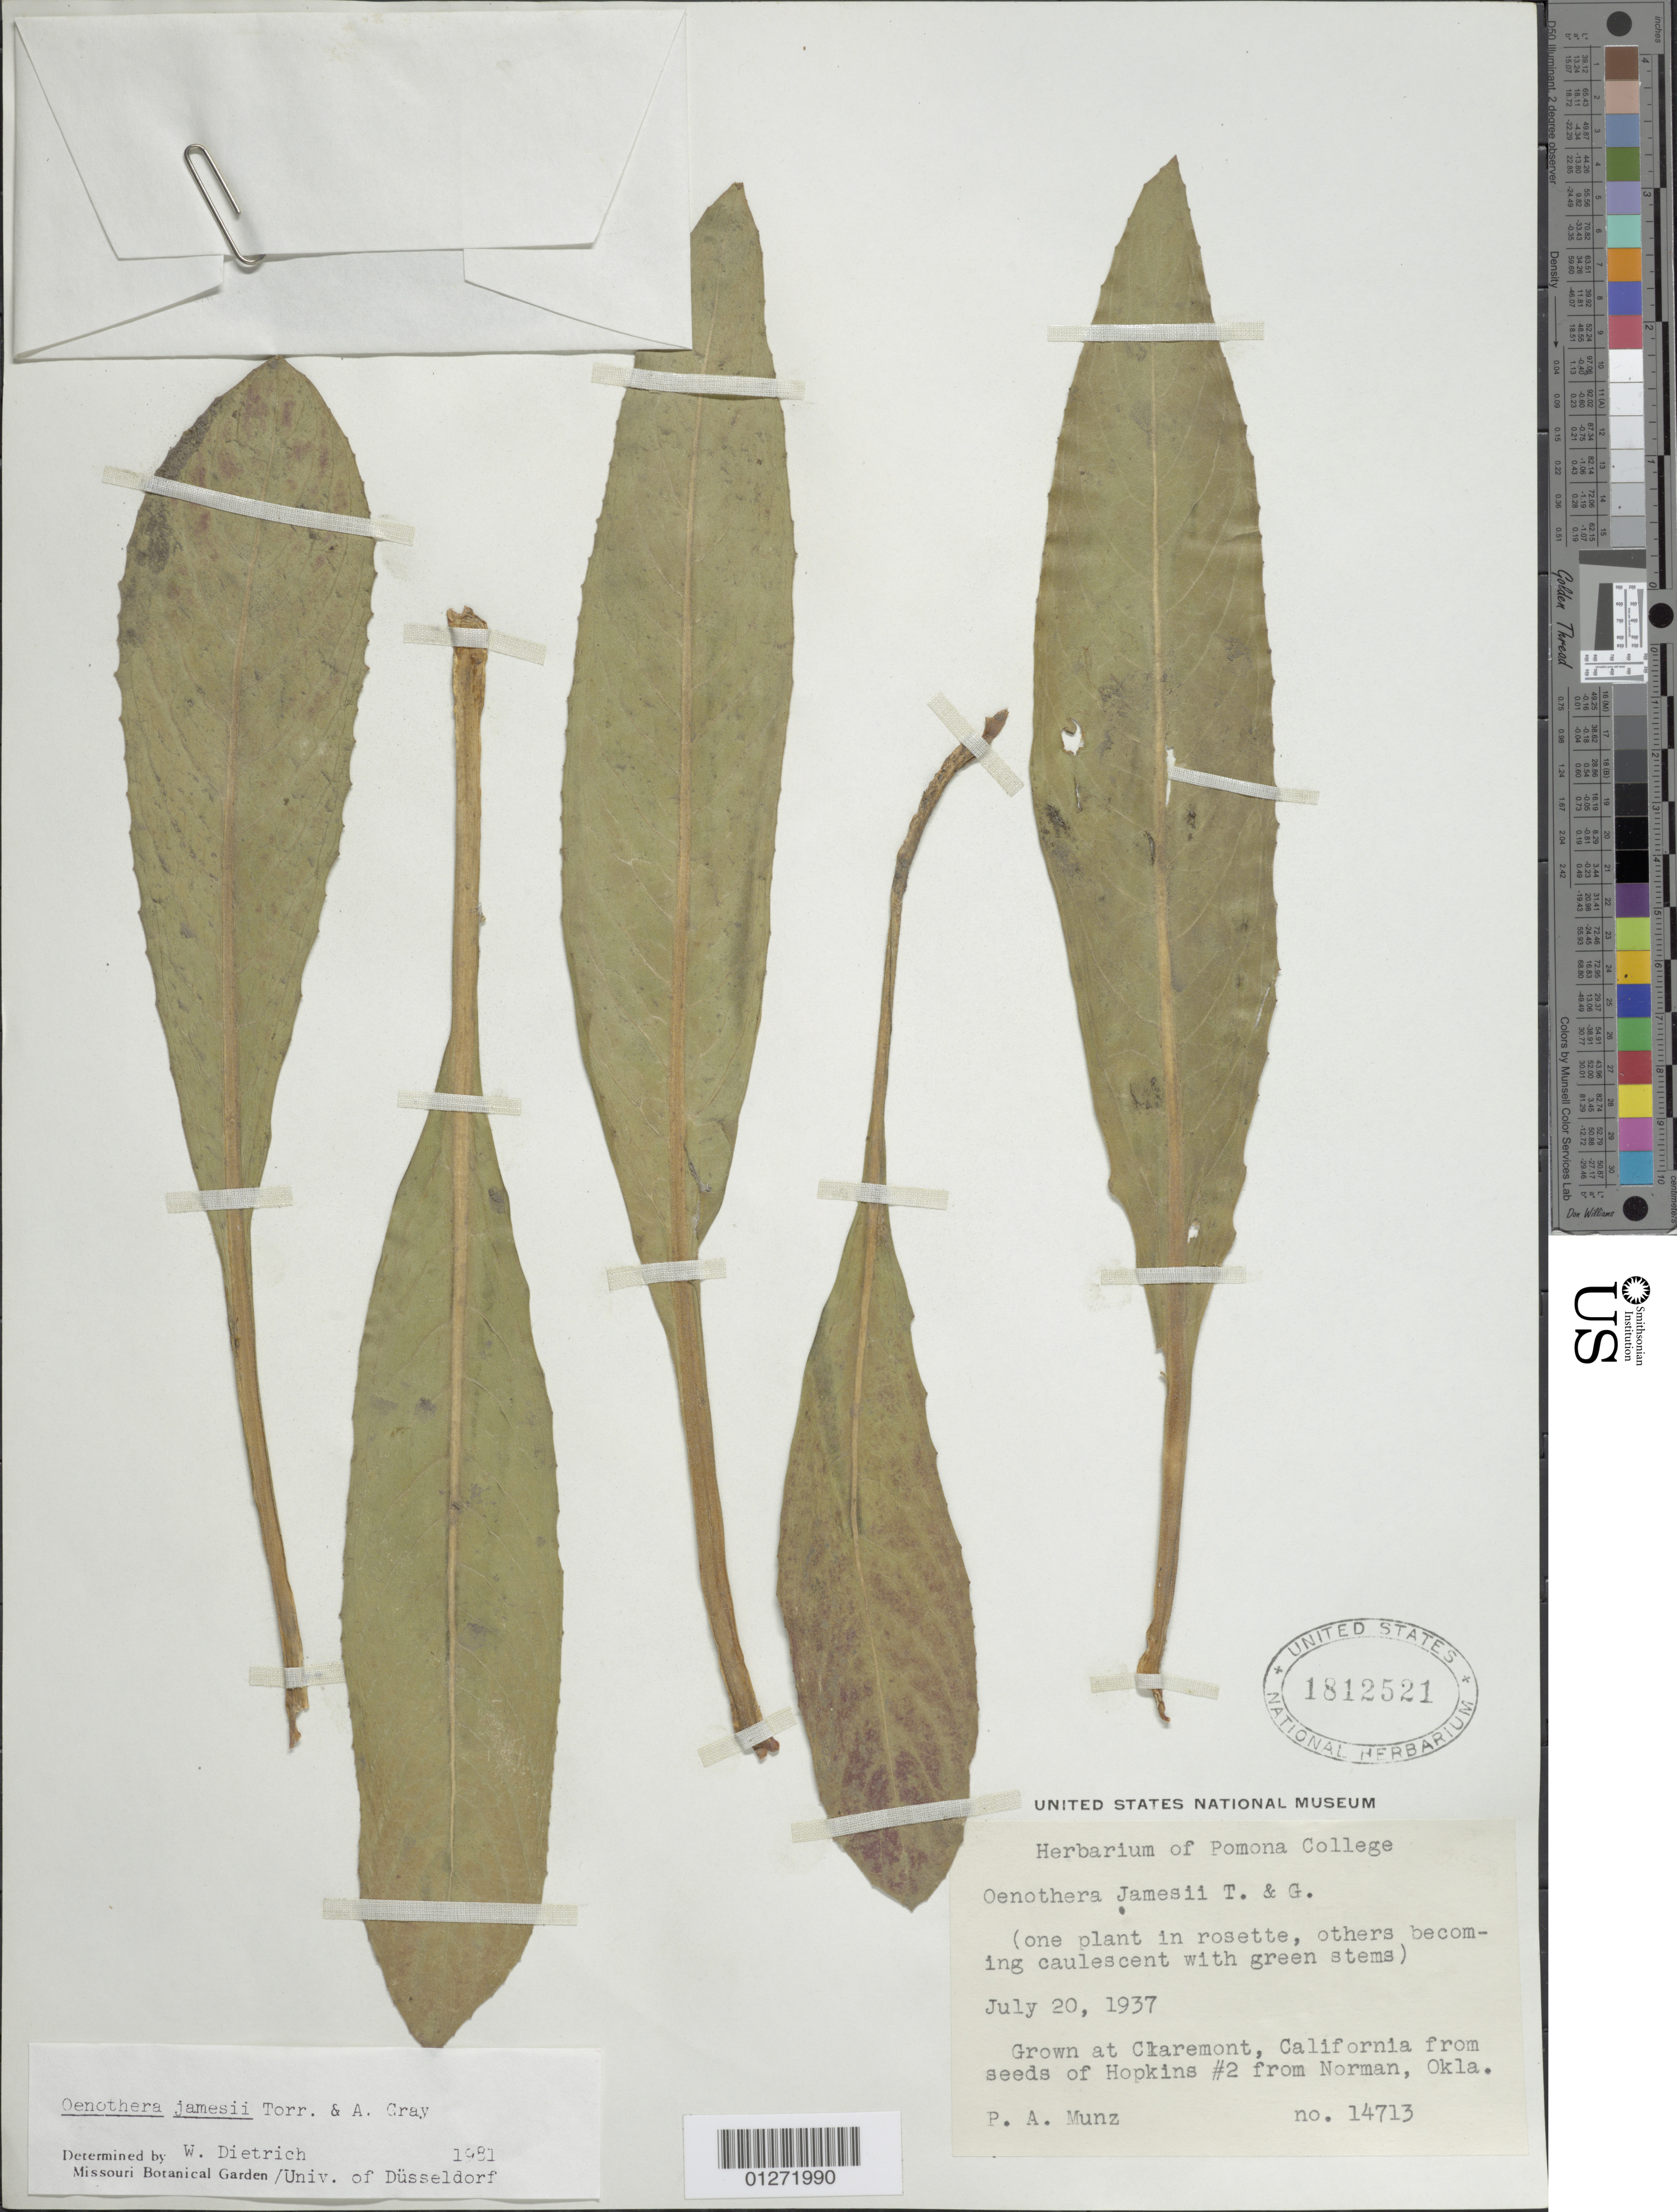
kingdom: Plantae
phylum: Tracheophyta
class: Magnoliopsida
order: Myrtales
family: Onagraceae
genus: Oenothera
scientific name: Oenothera jamesii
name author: Torr. & A. Gray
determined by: Dietrich, W.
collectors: P. A. Munz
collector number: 14713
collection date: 1935-07-20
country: United States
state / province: California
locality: Claremont, Pomona College.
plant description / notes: Grown from seed of Hopkins #2 from Norman, Okla.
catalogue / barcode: US 1812521